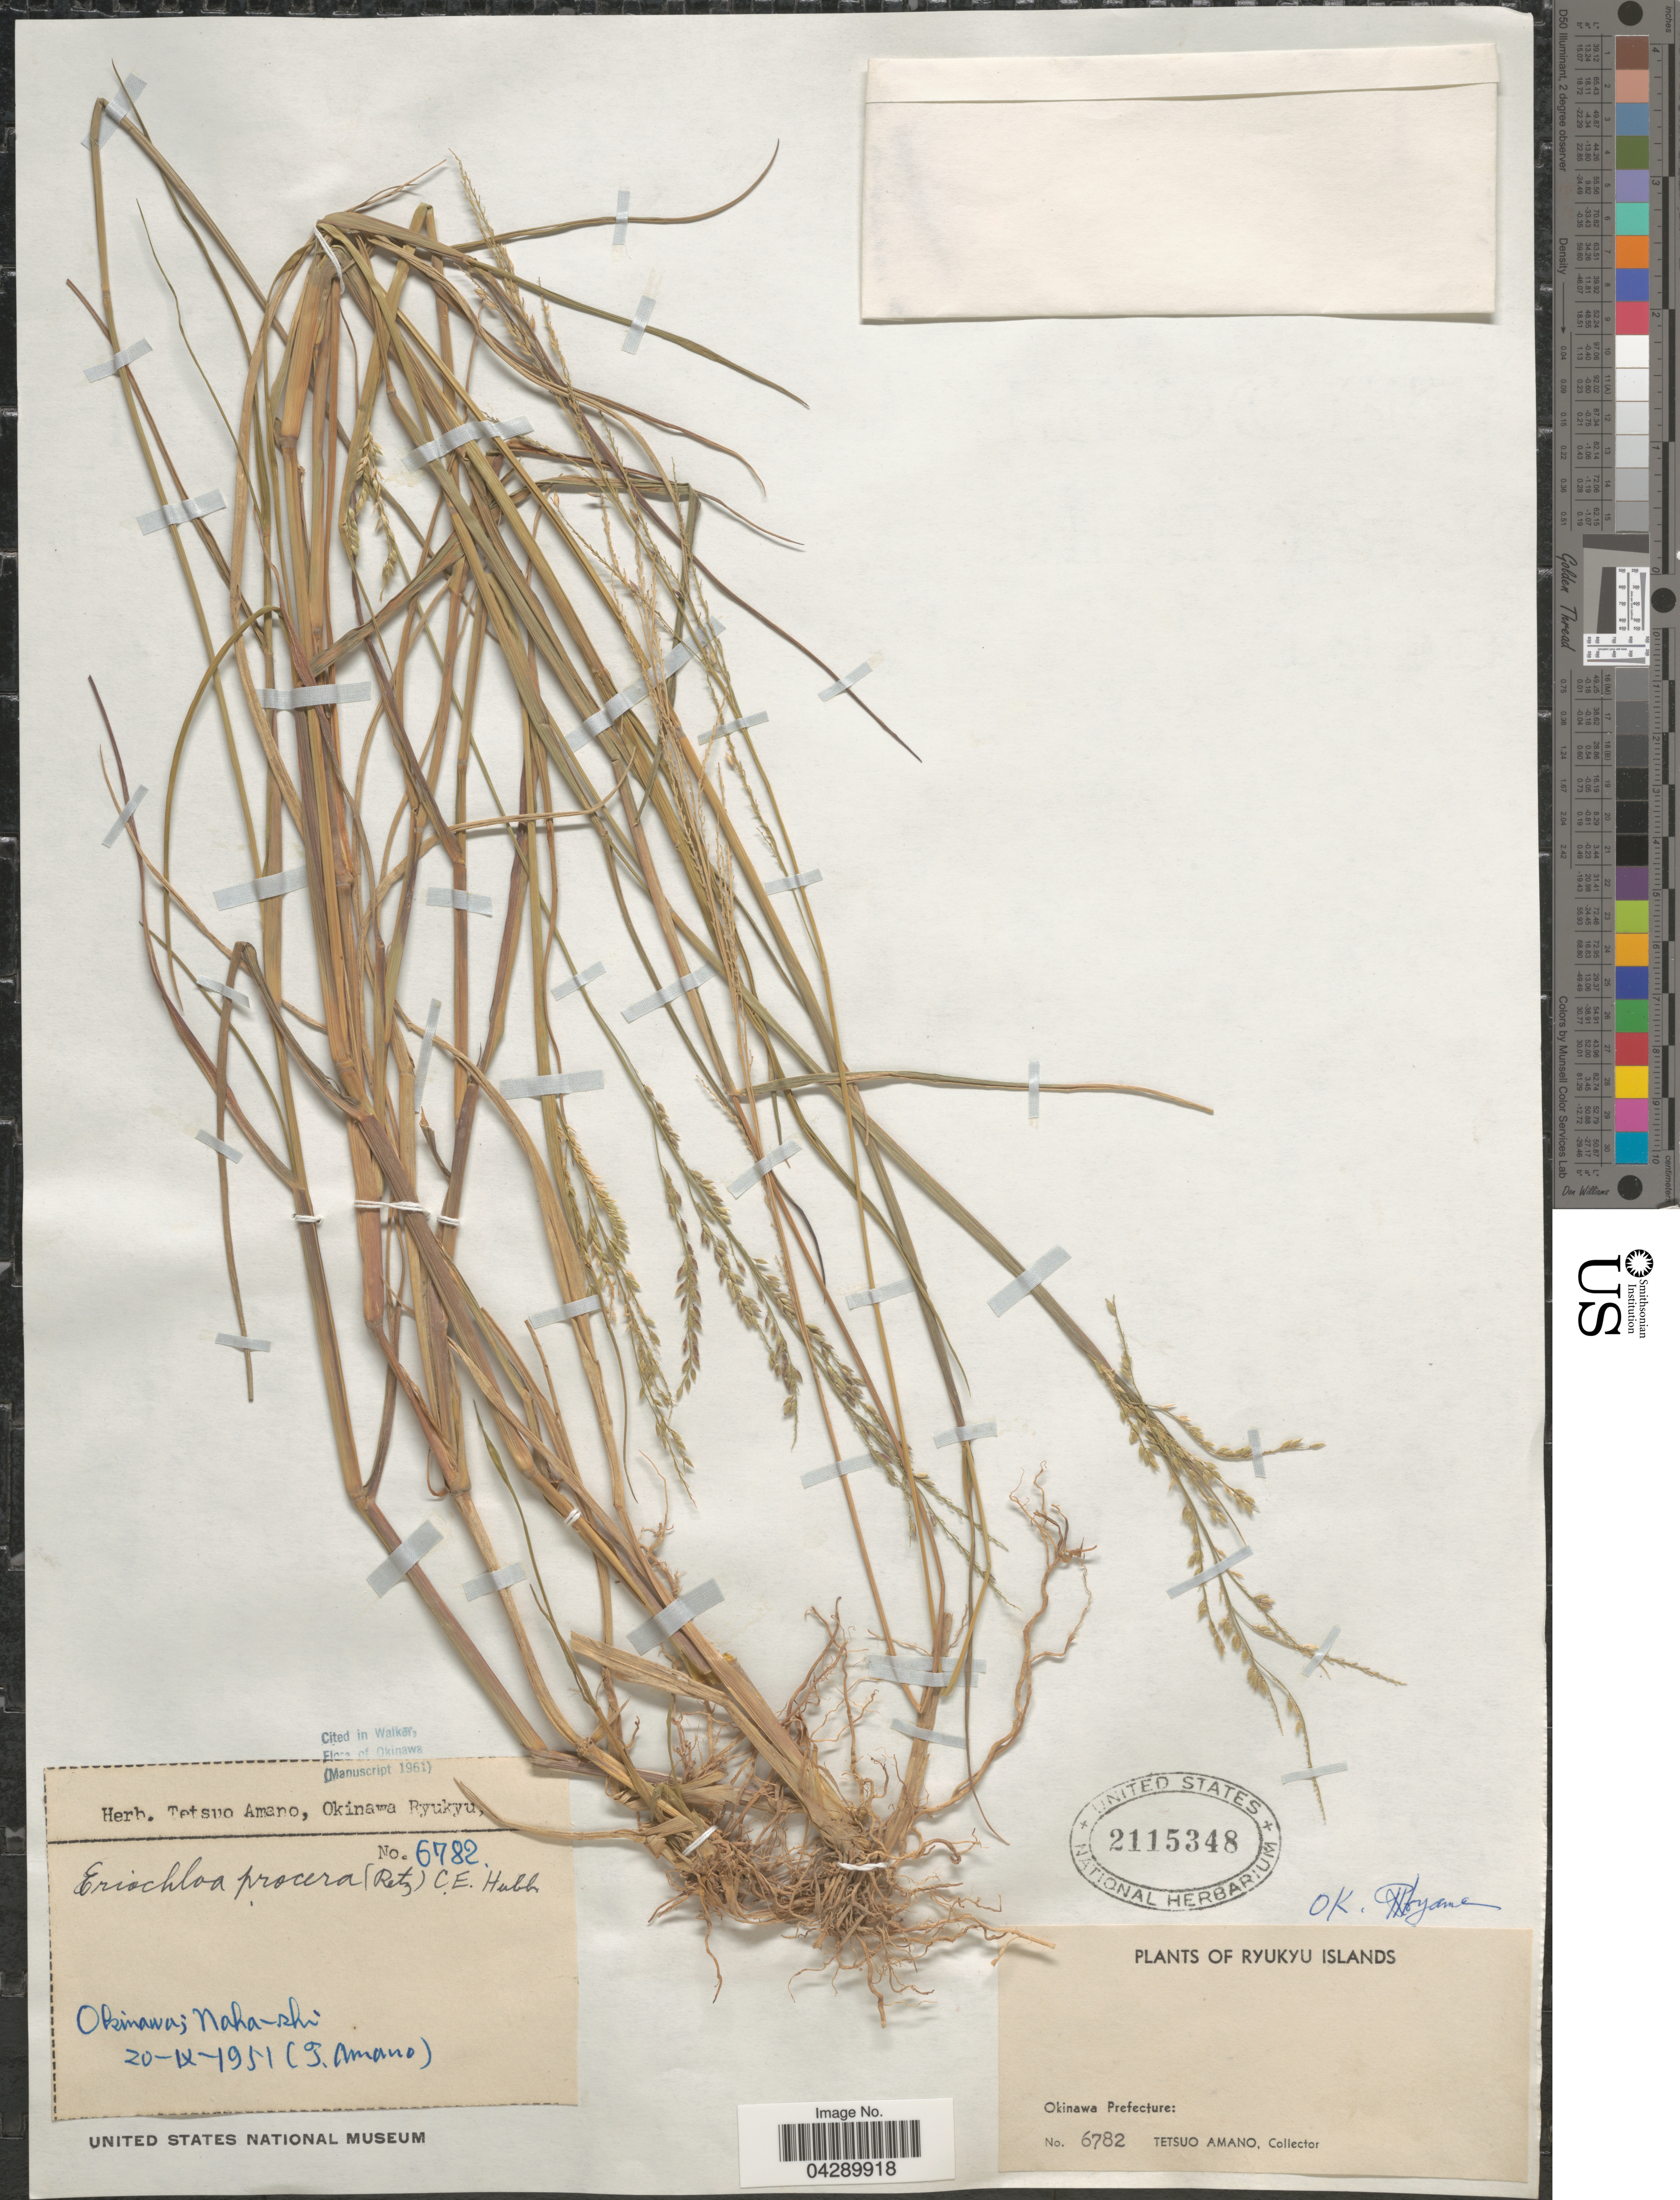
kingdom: Plantae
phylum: Tracheophyta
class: Liliopsida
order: Poales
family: Poaceae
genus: Eriochloa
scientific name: Eriochloa procera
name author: (Retz.) C.E. Hubb.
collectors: T. Amano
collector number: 6782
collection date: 1951-09-20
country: Japan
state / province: Okinawa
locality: Ryukyu Islands. Okinawa Prefecture. Naha-shi.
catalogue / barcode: US 2115348